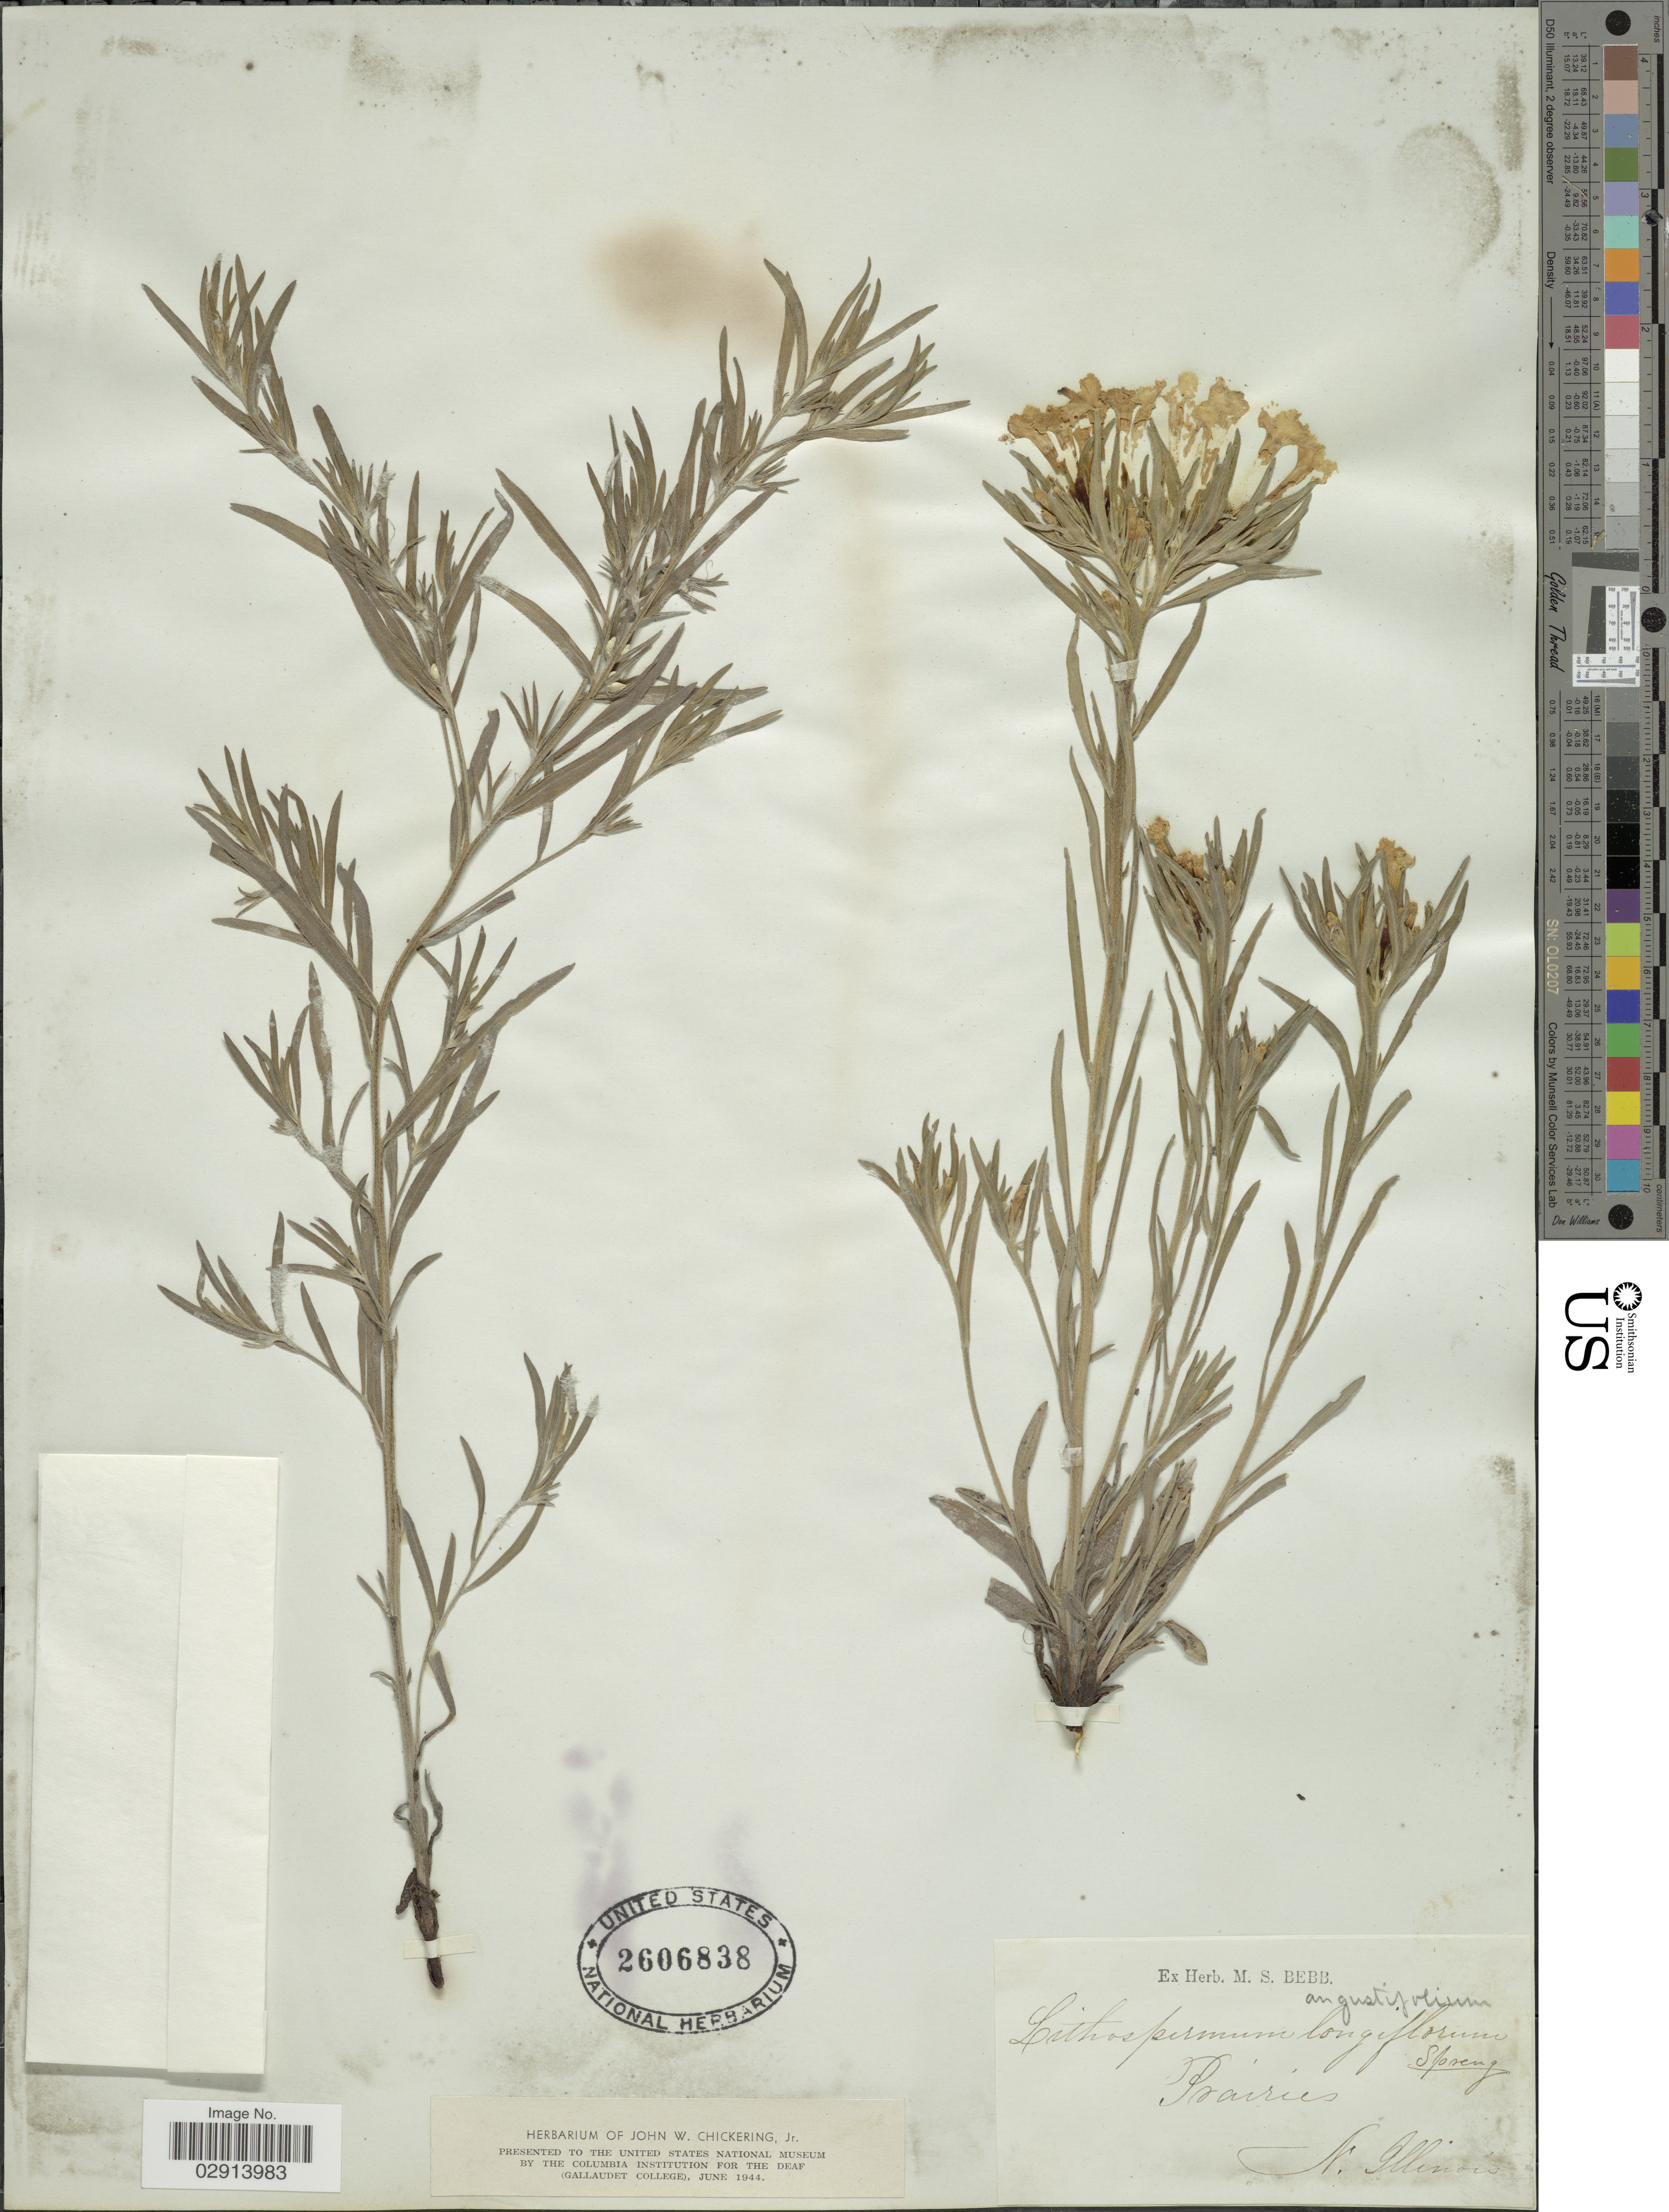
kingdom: Plantae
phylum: Tracheophyta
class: Magnoliopsida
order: Boraginales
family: Boraginaceae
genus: Lithospermum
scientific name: Lithospermum incisum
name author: Lehm.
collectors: ex Herb. M. S. Bebb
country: United States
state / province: Illinois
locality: Prairies. N. Illinois.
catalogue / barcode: US 2606838